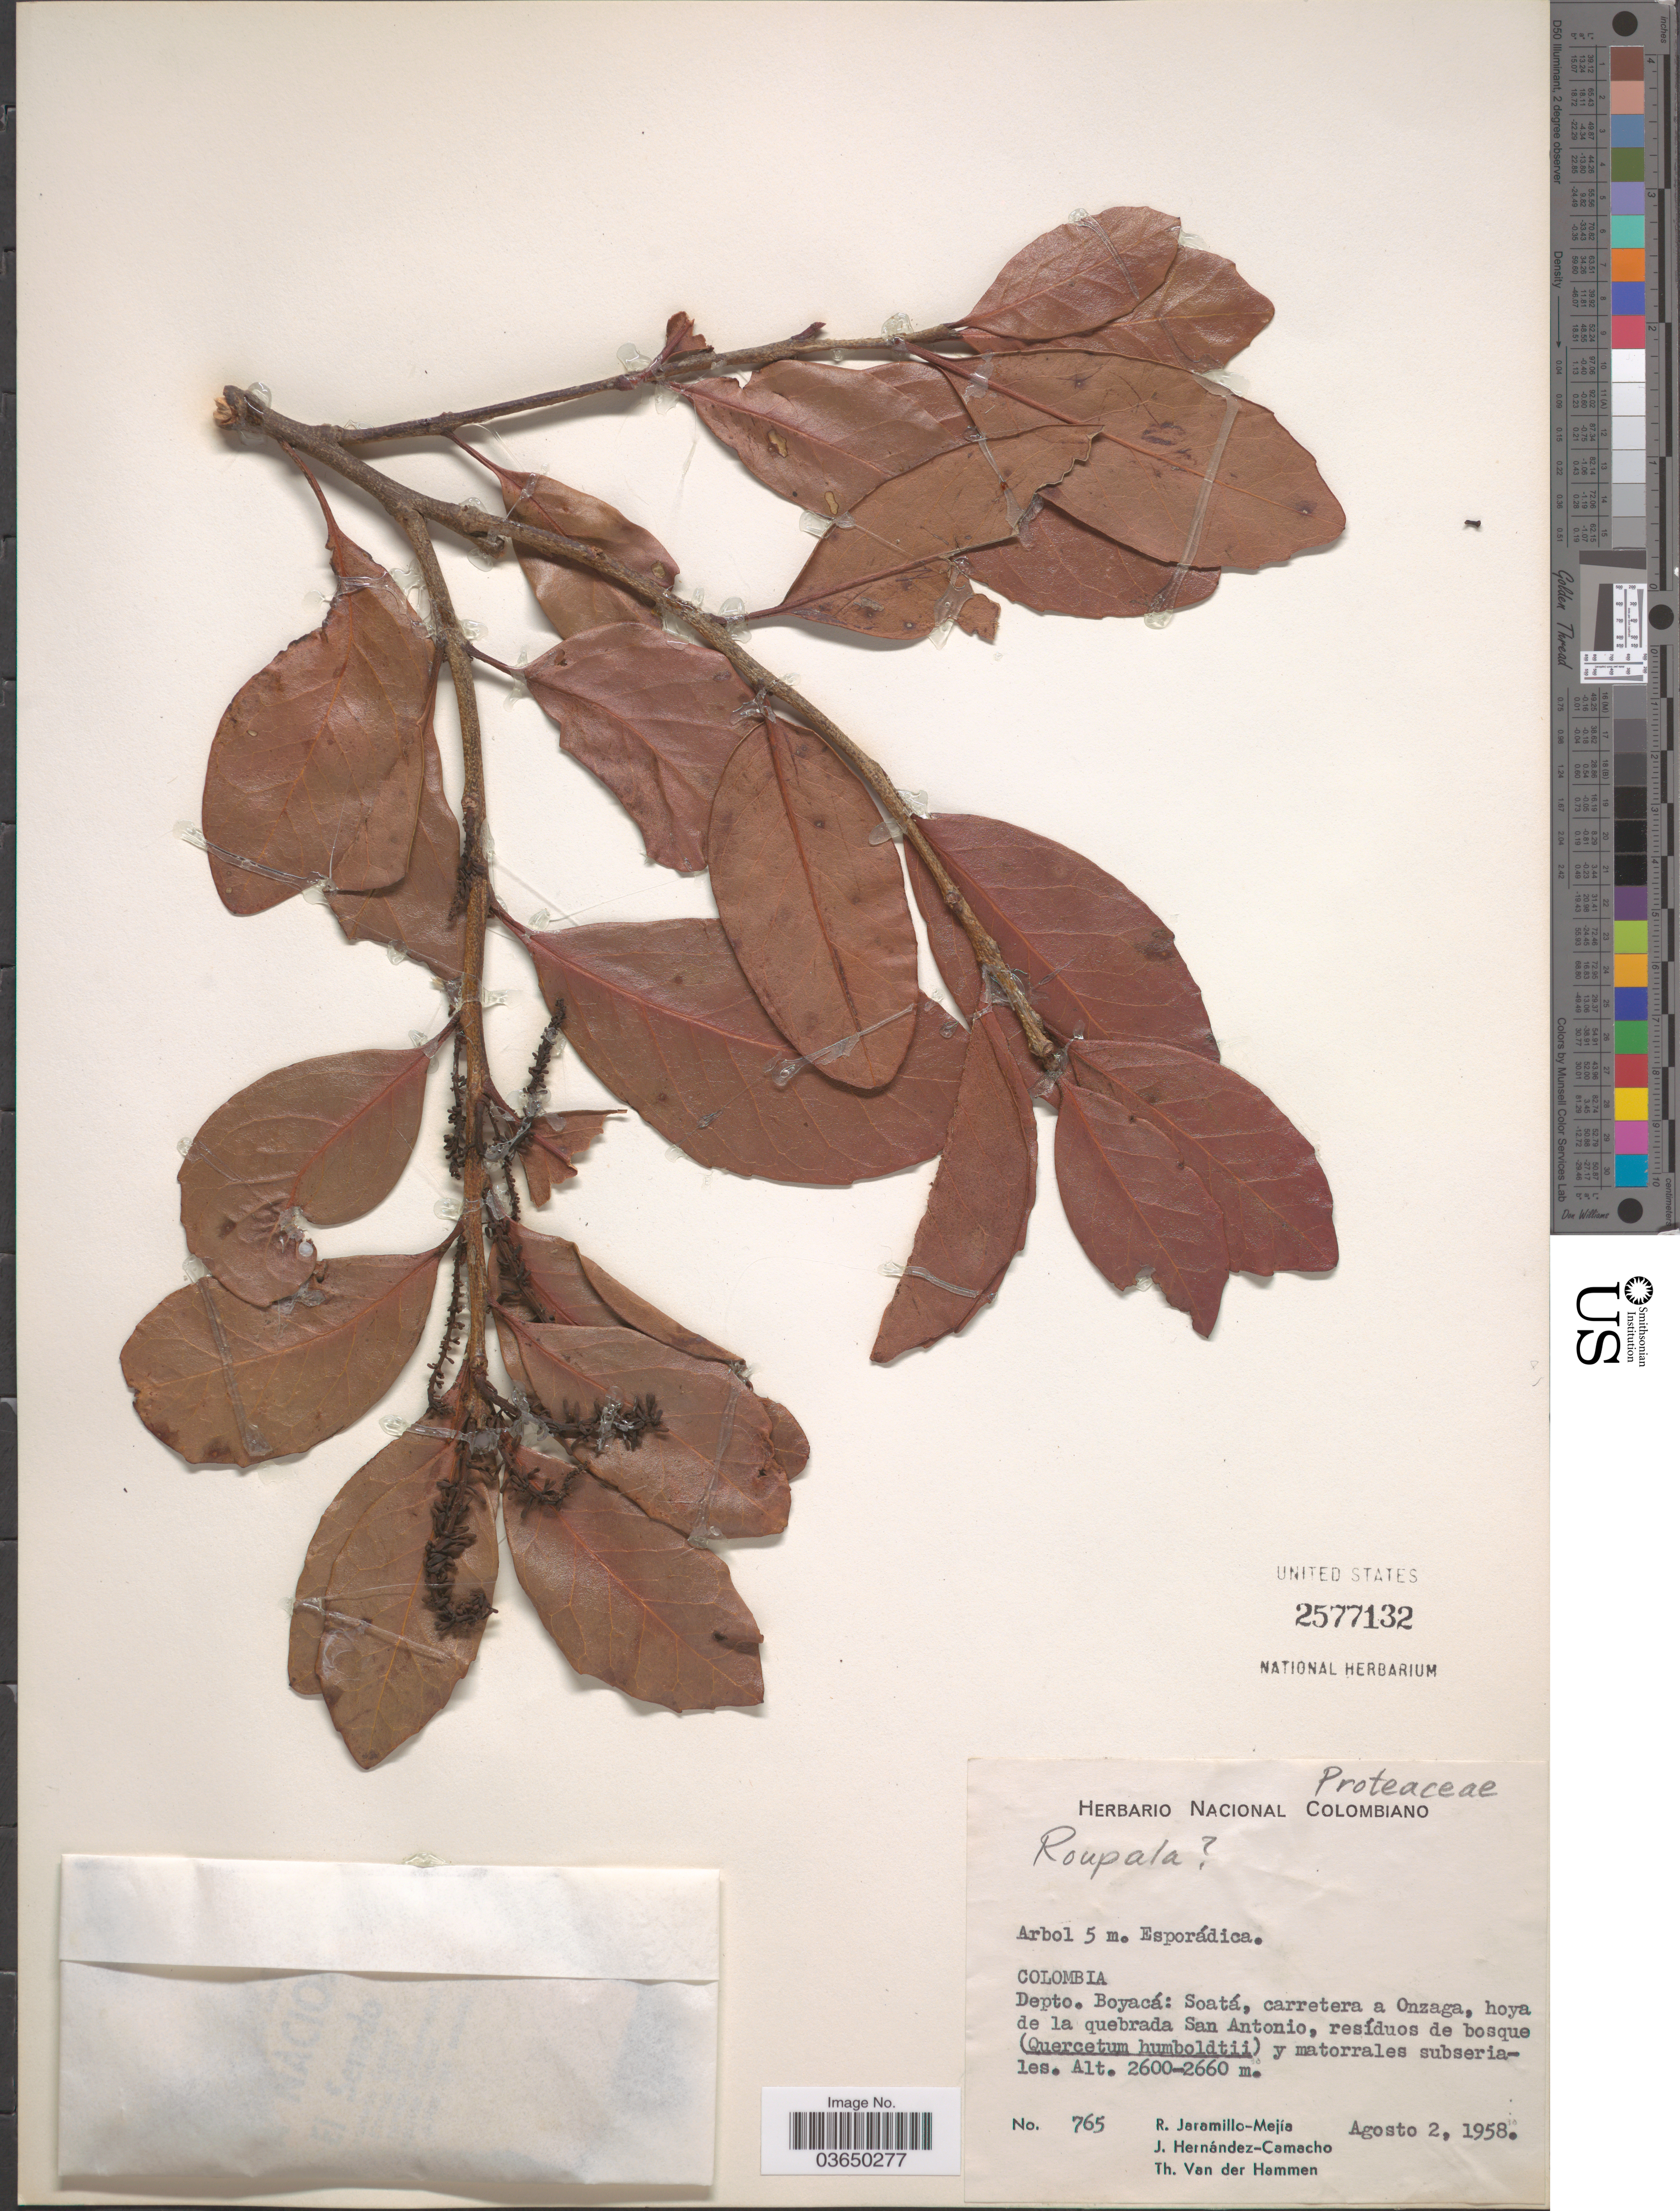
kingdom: Plantae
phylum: Tracheophyta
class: Magnoliopsida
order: Proteales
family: Proteaceae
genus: Roupala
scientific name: Roupala sp.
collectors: R. Jaramillo M., J. Hernandez Camacho & T. Van der Hammen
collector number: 765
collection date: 1958-08-02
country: Colombia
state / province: Boyacá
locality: Depto. Boyacá: Soatá, carretera a Onzaga, hoya de la quebrada San Antonio.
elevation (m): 2600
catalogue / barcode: US 2577132